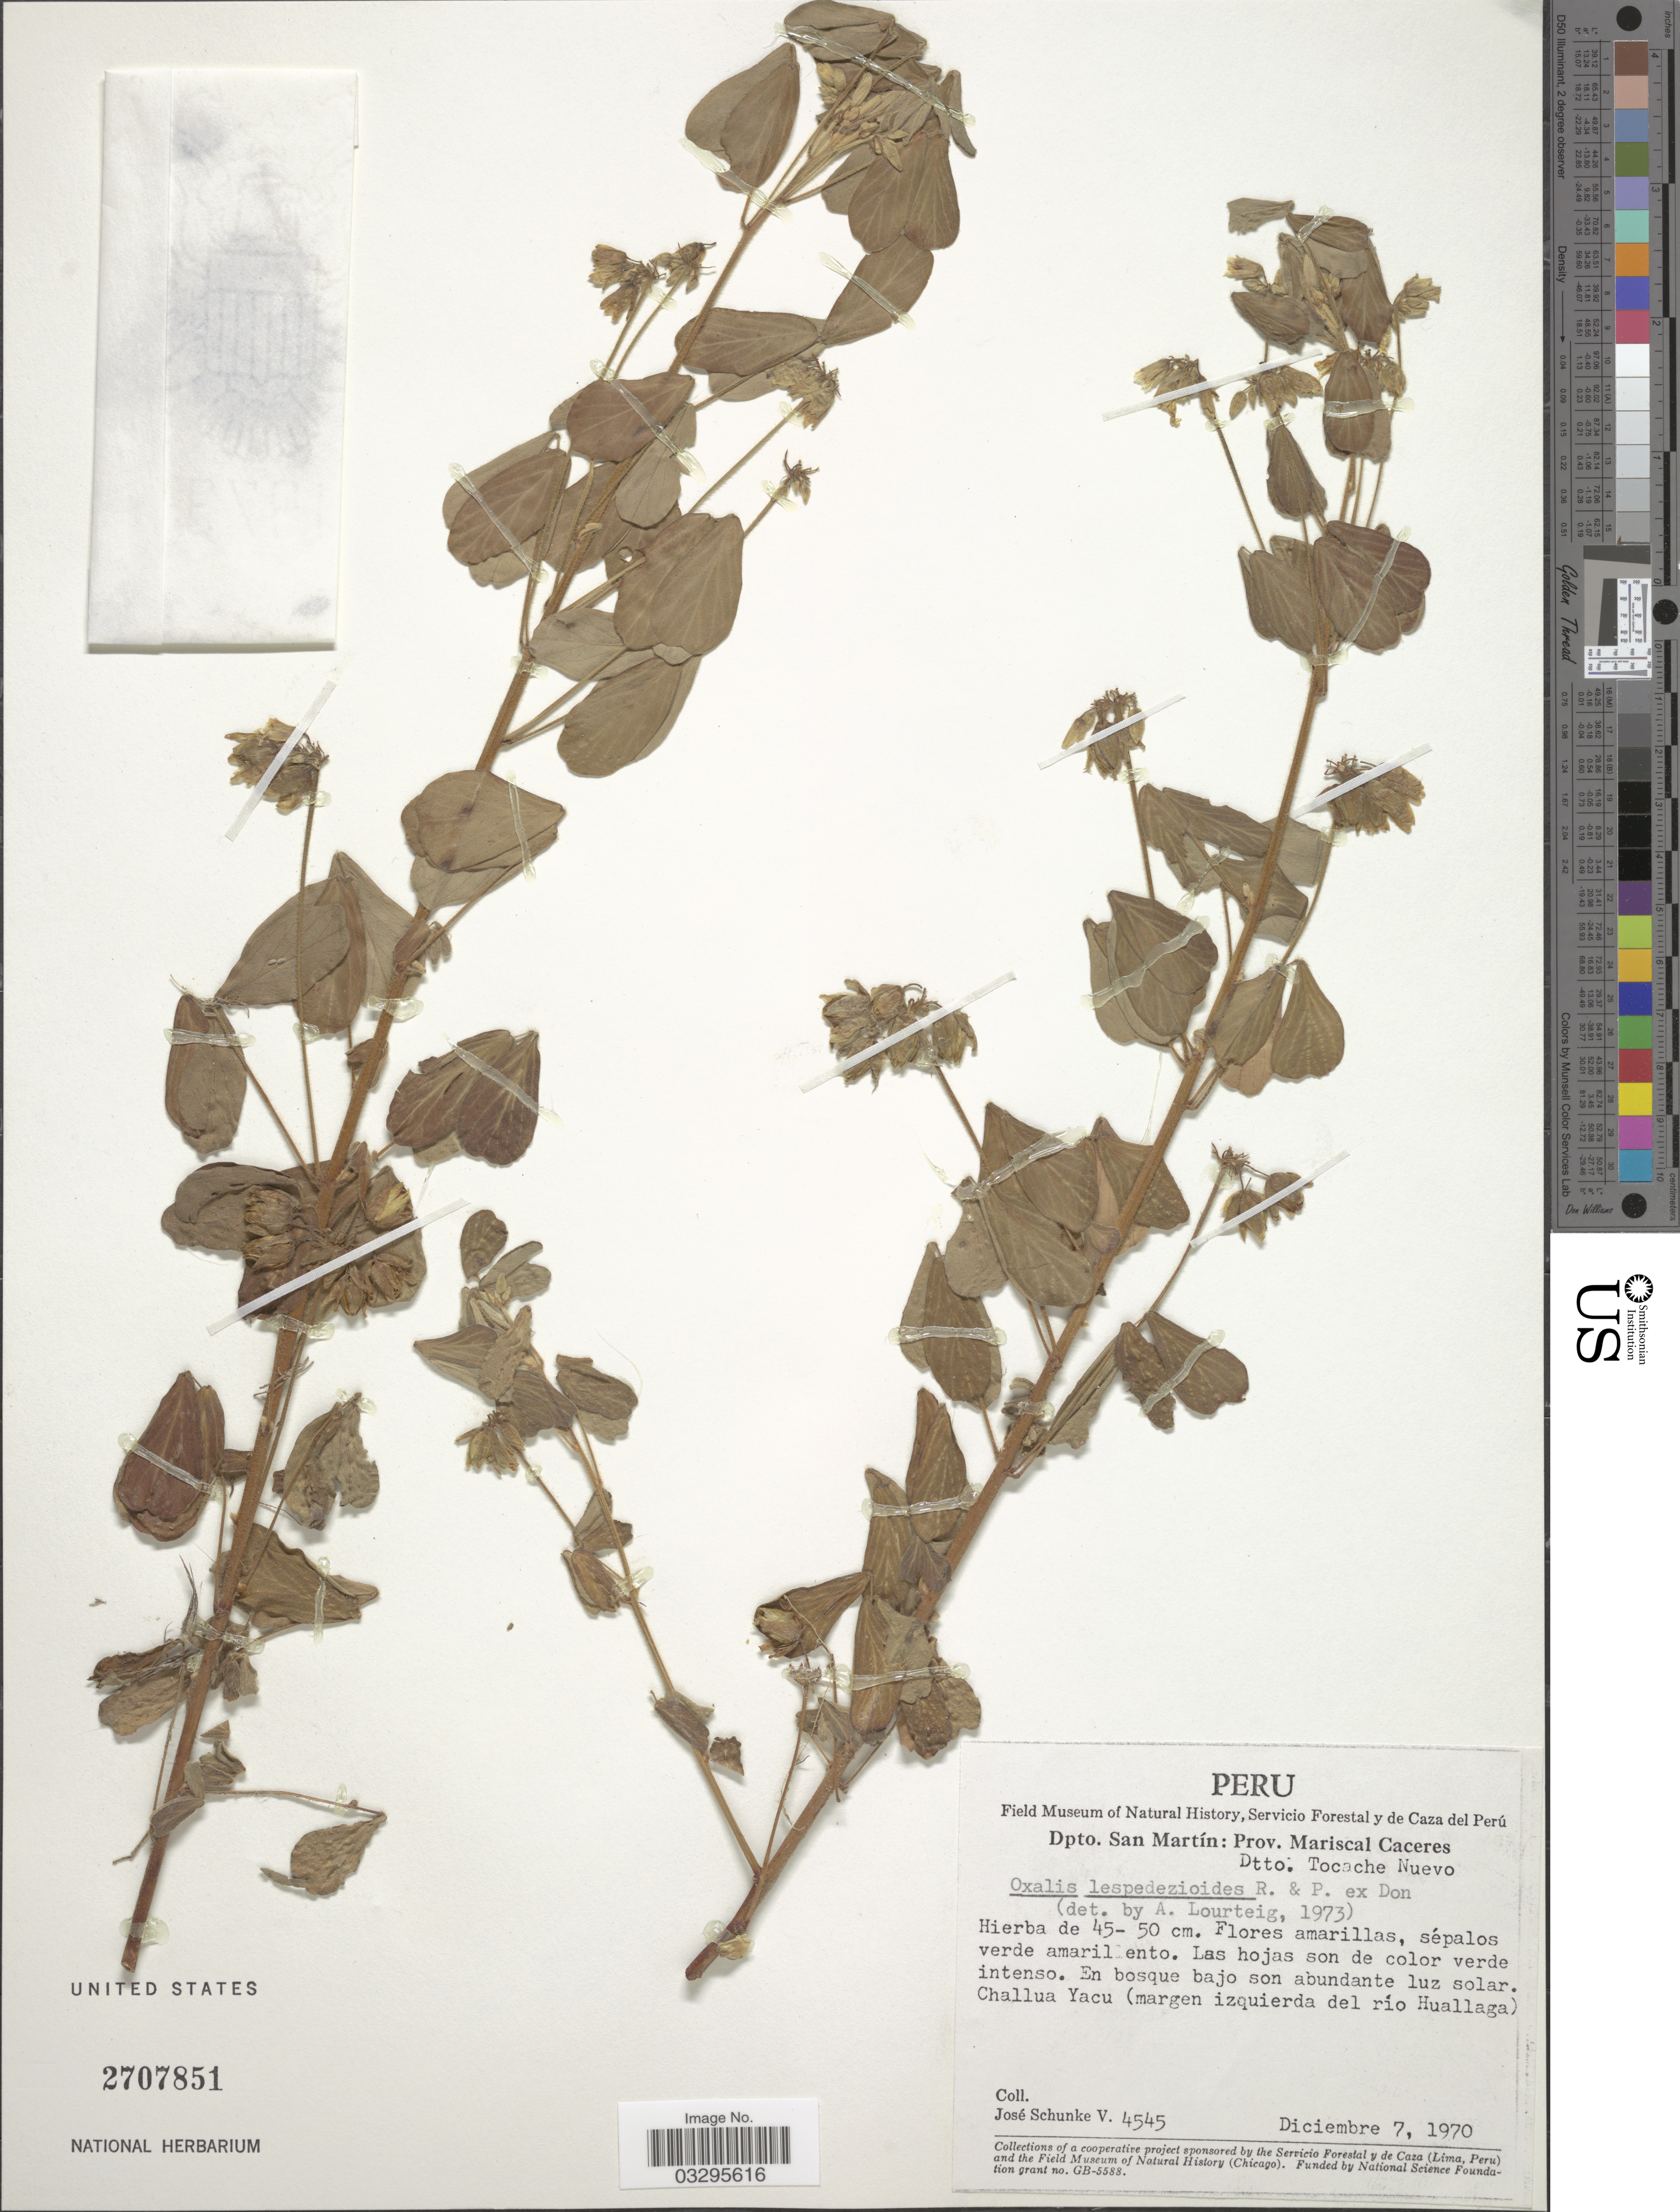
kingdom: Plantae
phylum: Tracheophyta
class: Magnoliopsida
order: Oxalidales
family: Oxalidaceae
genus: Oxalis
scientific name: Oxalis lespedezioides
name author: G. Don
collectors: J. Schunke Vigo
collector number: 4545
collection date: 1970-12-07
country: Peru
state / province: San Martín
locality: Dpto. San Martín: Prov. Mariscal Caceres, Dtto. Tocache Nuevo, Challua Yacu (margen izquierda del río Huallaga).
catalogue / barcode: US 2707851